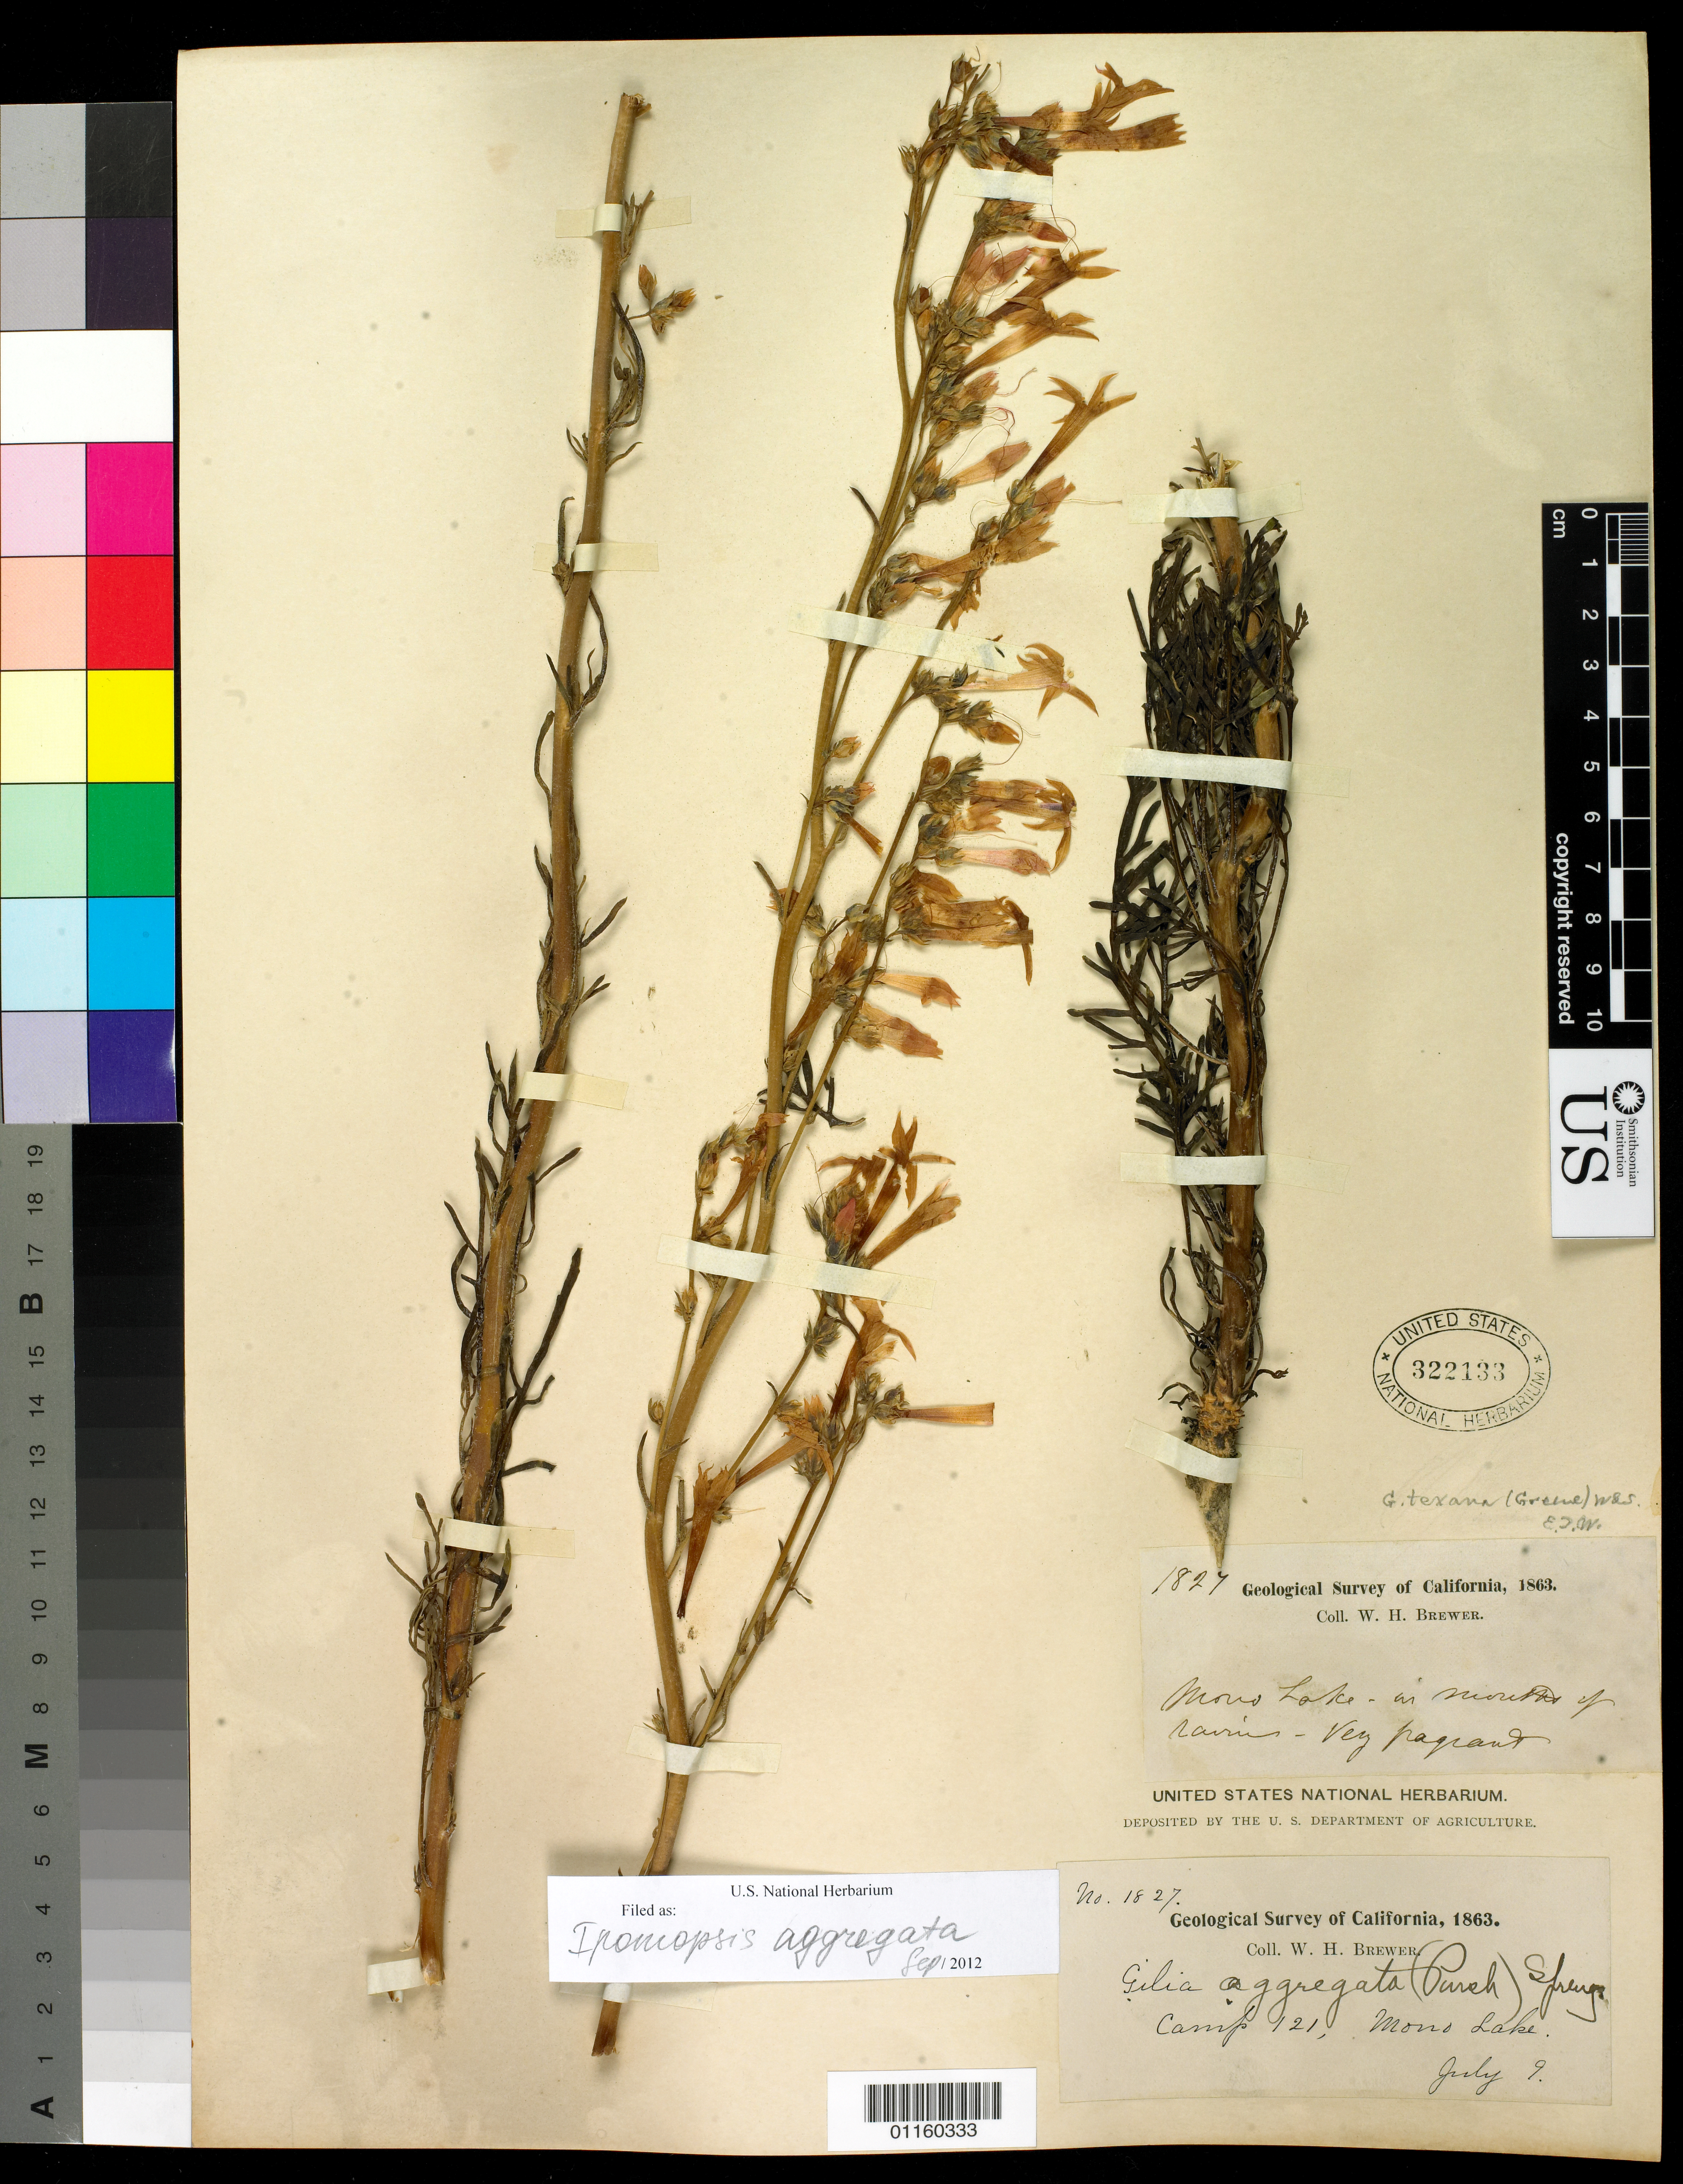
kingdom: Plantae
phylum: Tracheophyta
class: Magnoliopsida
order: Ericales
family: Polemoniaceae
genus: Ipomopsis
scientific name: Ipomopsis aggregata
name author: (Pursh) V.E. Grant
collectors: W. H. Brewer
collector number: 1827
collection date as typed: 9 Jul 1863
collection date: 1863-07-09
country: United States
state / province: California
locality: Camp 121, Mono Lake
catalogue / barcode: US 322133